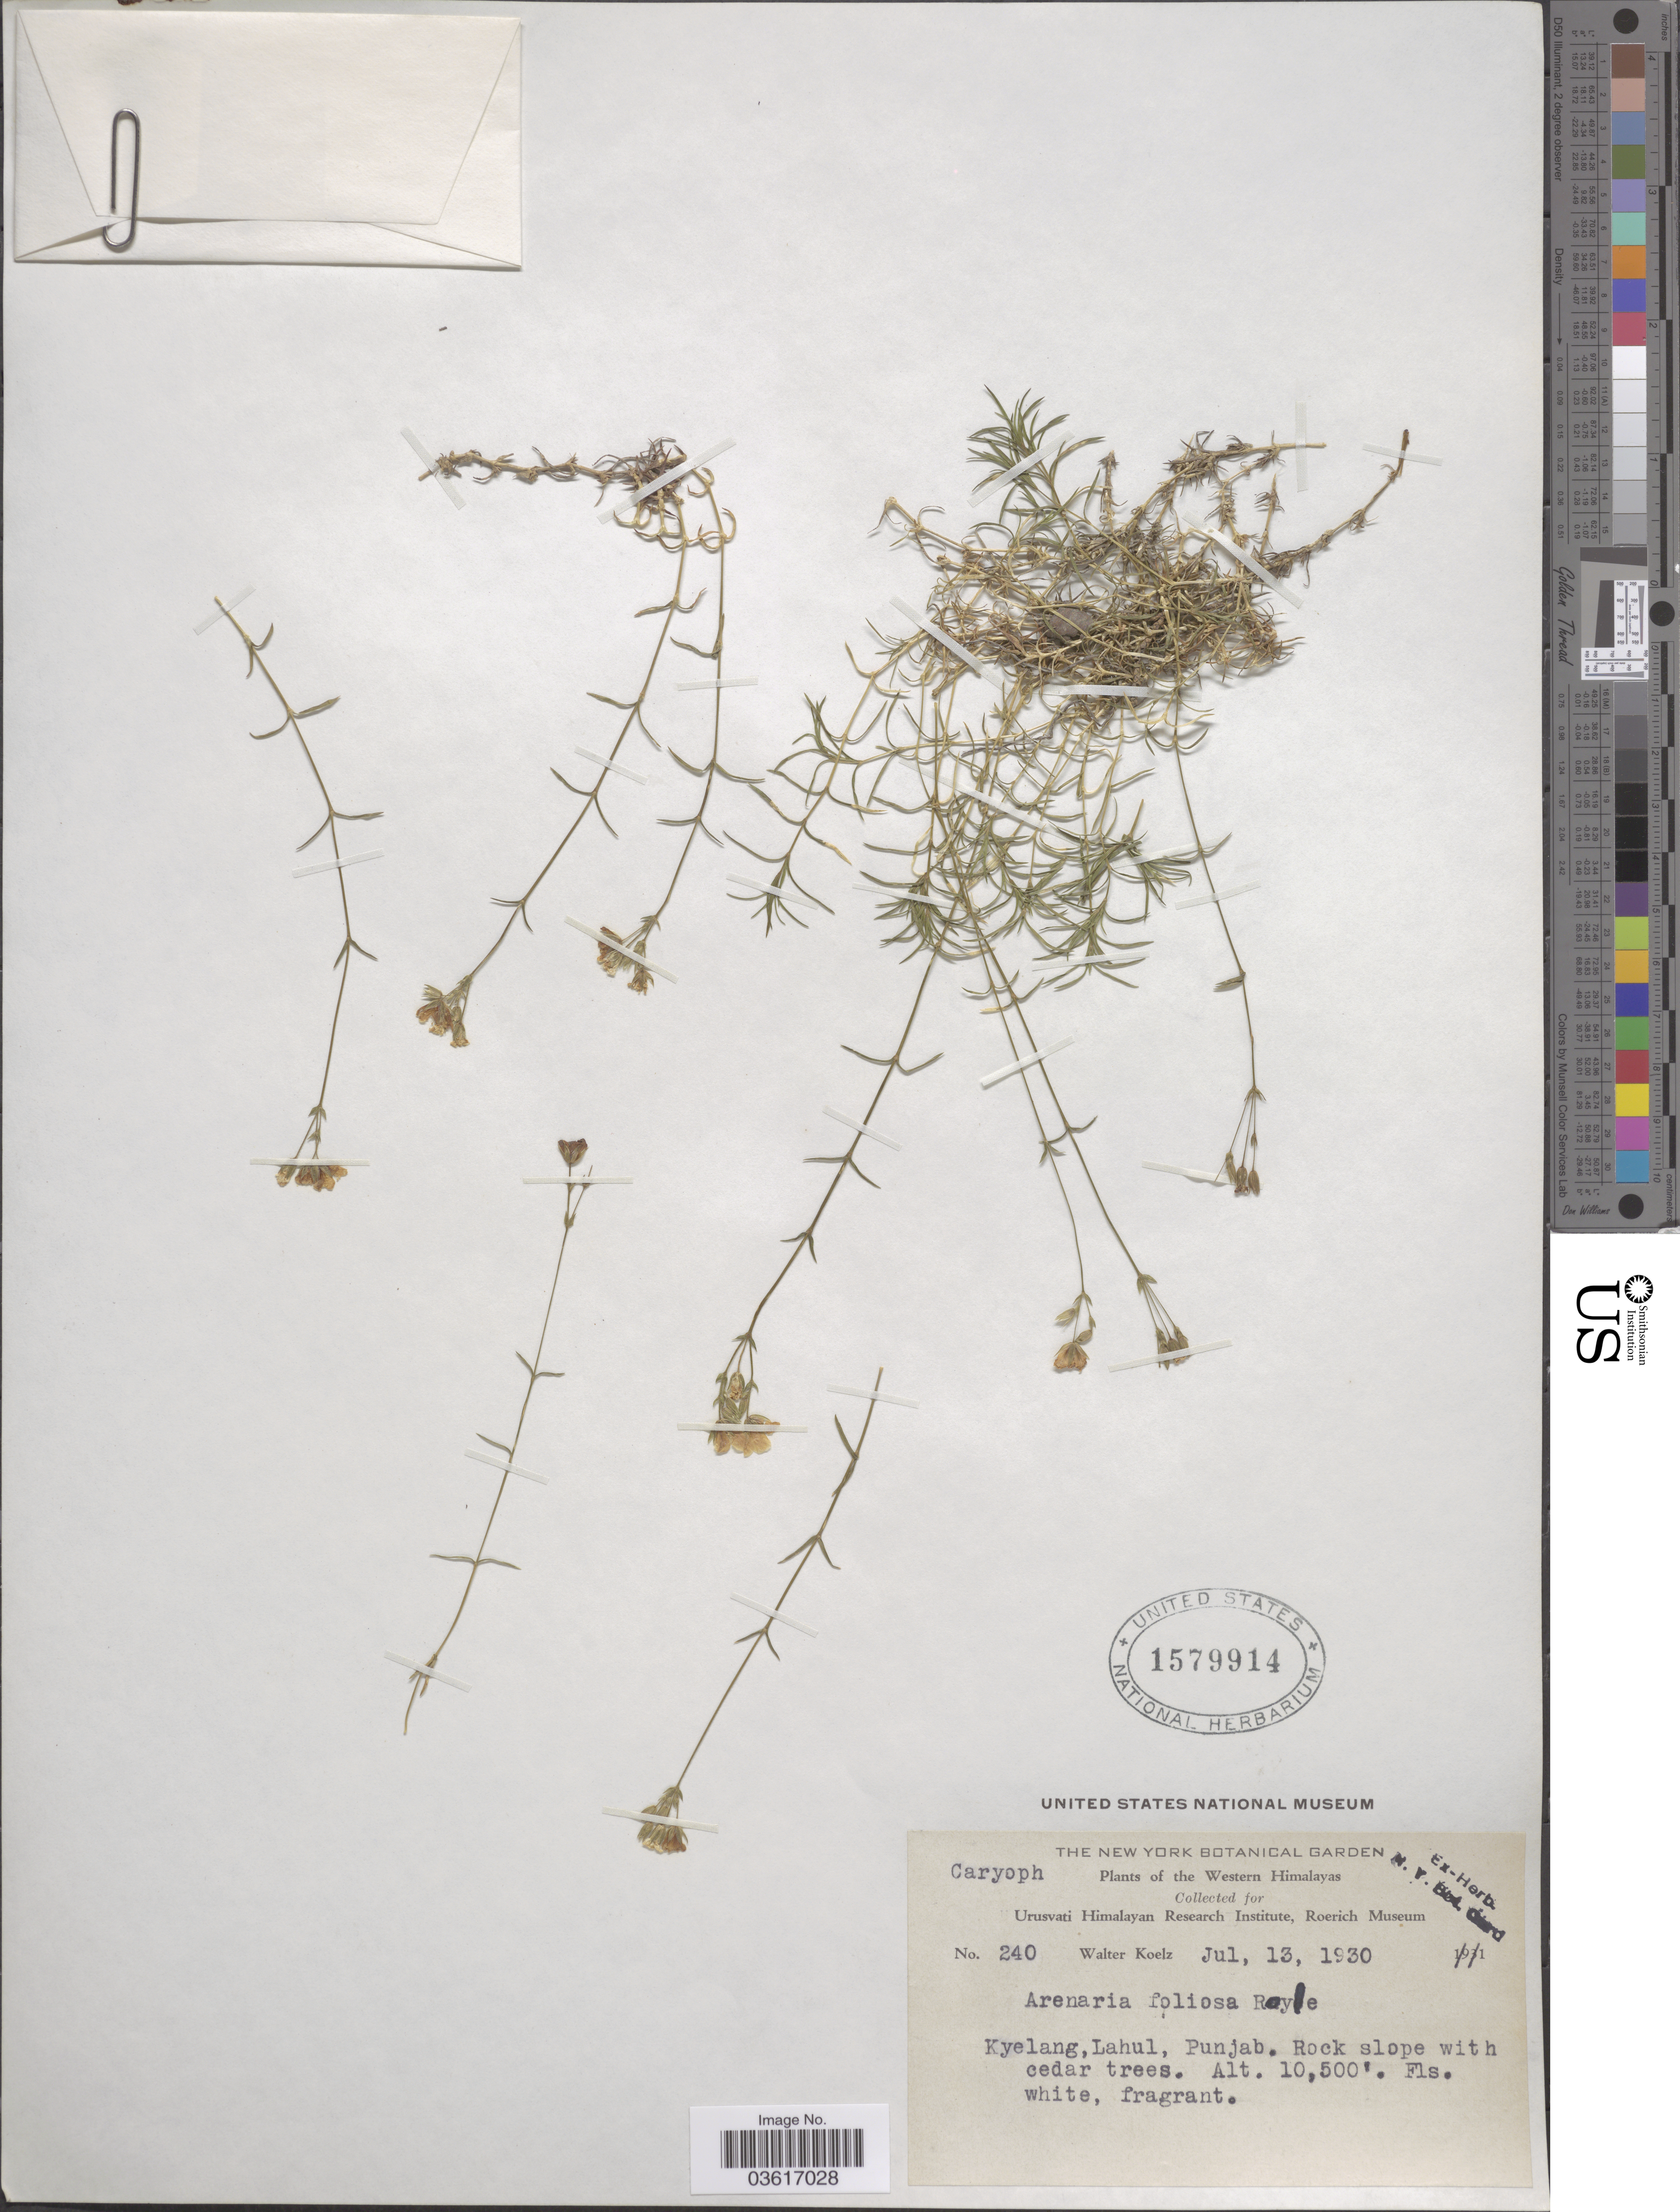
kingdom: Plantae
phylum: Tracheophyta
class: Magnoliopsida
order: Caryophyllales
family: Caryophyllaceae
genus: Minuartia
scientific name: Minuartia foliosa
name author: (Royle ex Edgew. & Hook. f.) R.B. Majumdar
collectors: W. N. Koelz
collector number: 240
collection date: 1930-07-13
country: India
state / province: Punjab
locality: Western Himalayas. Kyelang, Lahul, Punjab.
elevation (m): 3200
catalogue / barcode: US 1579914